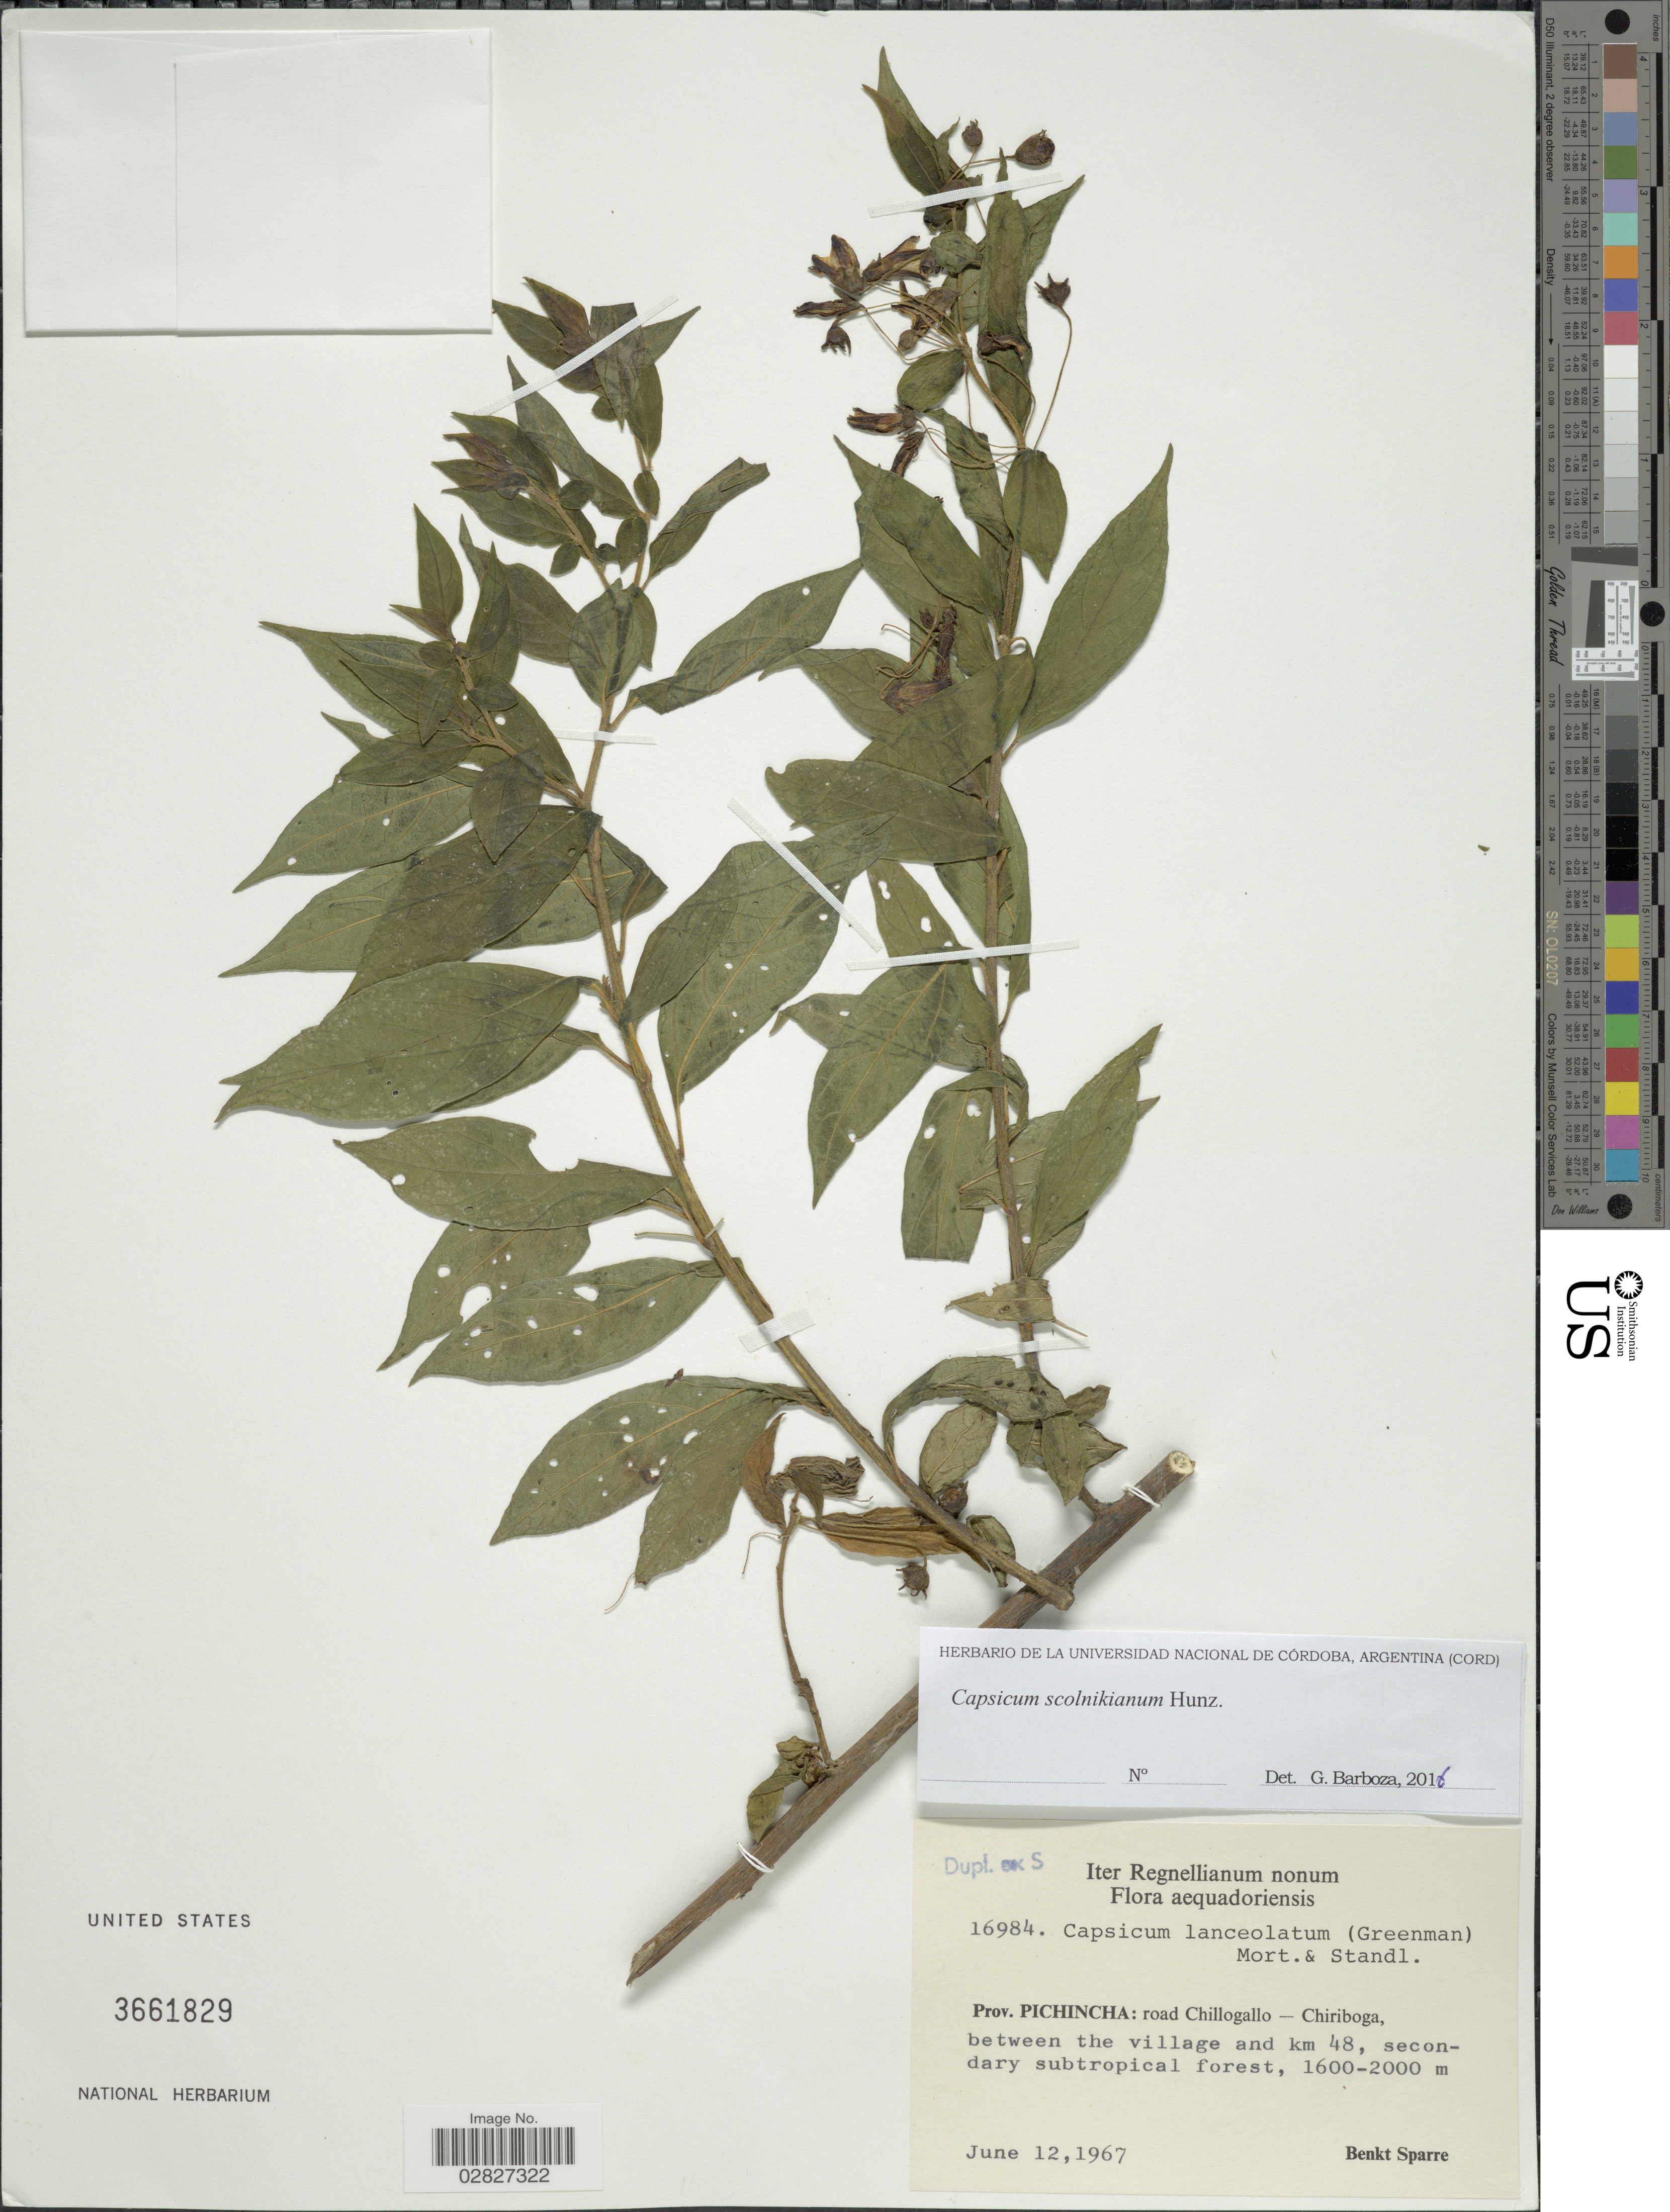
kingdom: Plantae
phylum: Tracheophyta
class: Magnoliopsida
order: Solanales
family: Solanaceae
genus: Capsicum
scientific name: Capsicum scolnikianum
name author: Hunz.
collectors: B. Sparre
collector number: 16984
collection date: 1967-06-12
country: Ecuador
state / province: Pichincha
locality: Prov. Pichincha: road Chillogallo - Chiriboga, between the village and km 48.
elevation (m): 1600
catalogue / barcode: US 3661829